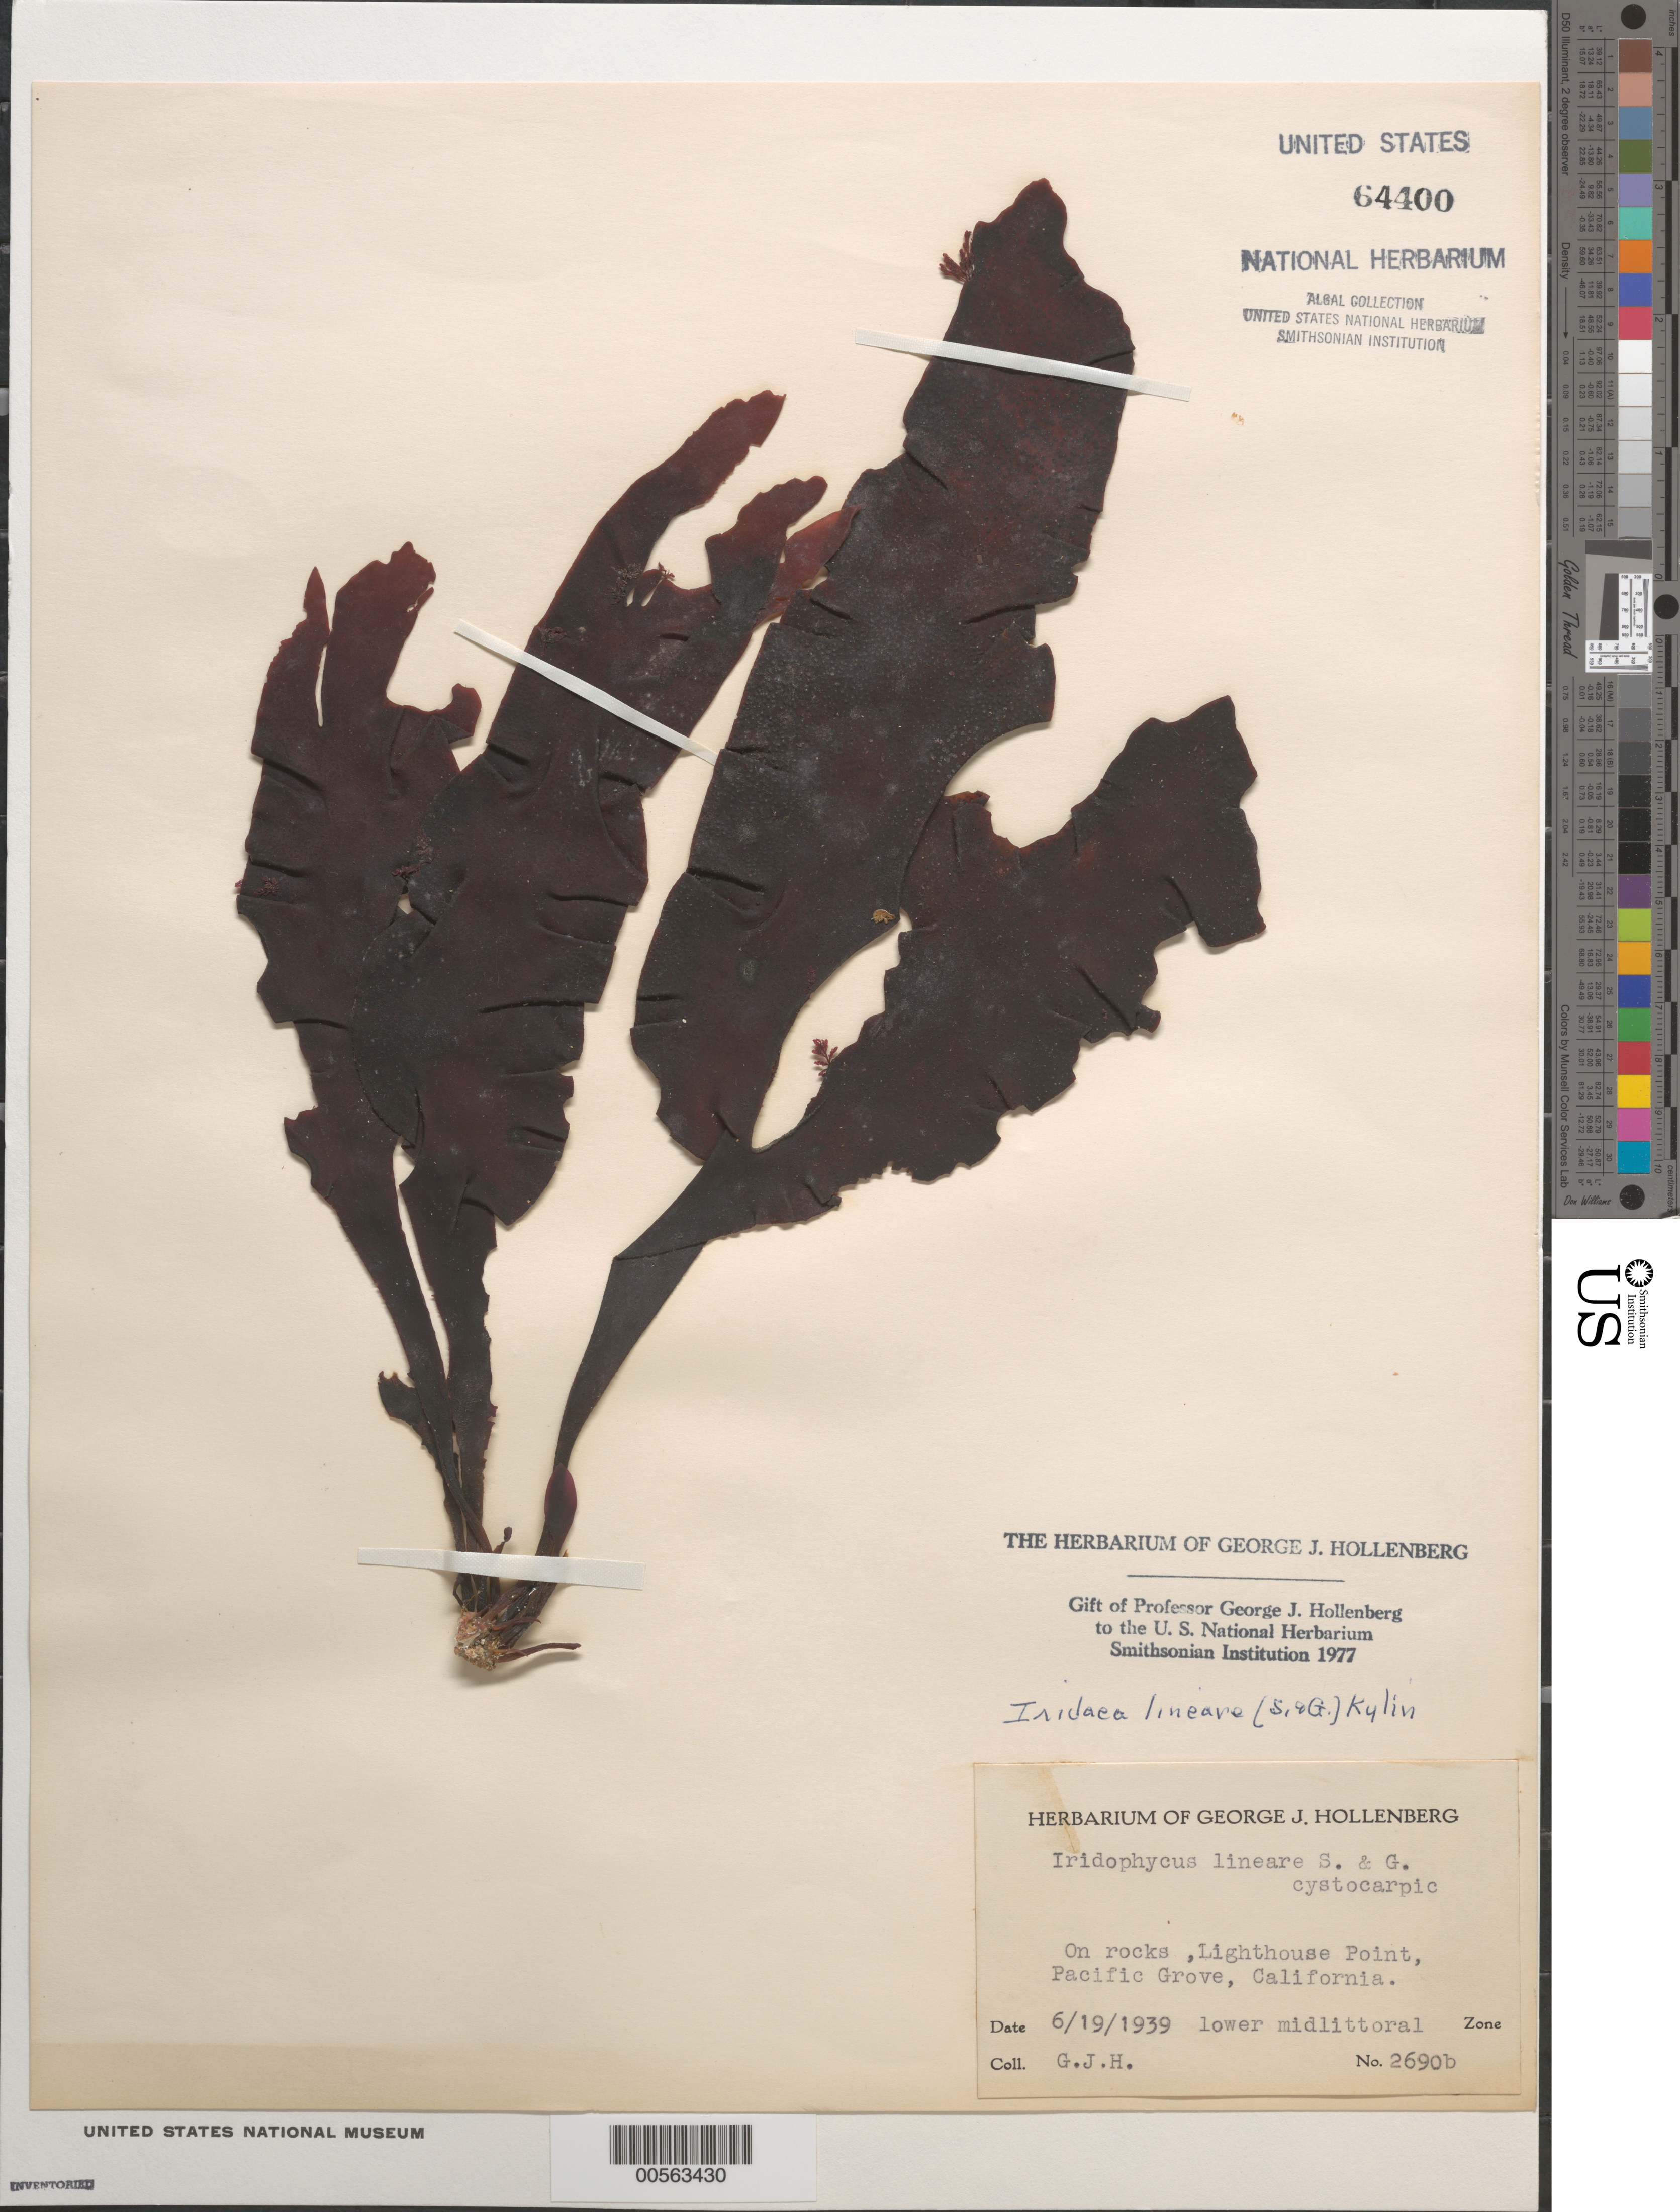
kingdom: Plantae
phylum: Rhodophyta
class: Florideophyceae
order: Gigartinales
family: Gigartinaceae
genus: Mazzaella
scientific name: Mazzaella linearis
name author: (Setchell & N.L. Gardner) Fredericq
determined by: Algae name updating Project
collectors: G. Hollenberg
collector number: GJH 2690b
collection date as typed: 19 Jun 1939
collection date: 1939-06-19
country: United States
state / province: California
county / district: Monterey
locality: Lighthouse Point, near Pacific Grove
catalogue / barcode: US 64400